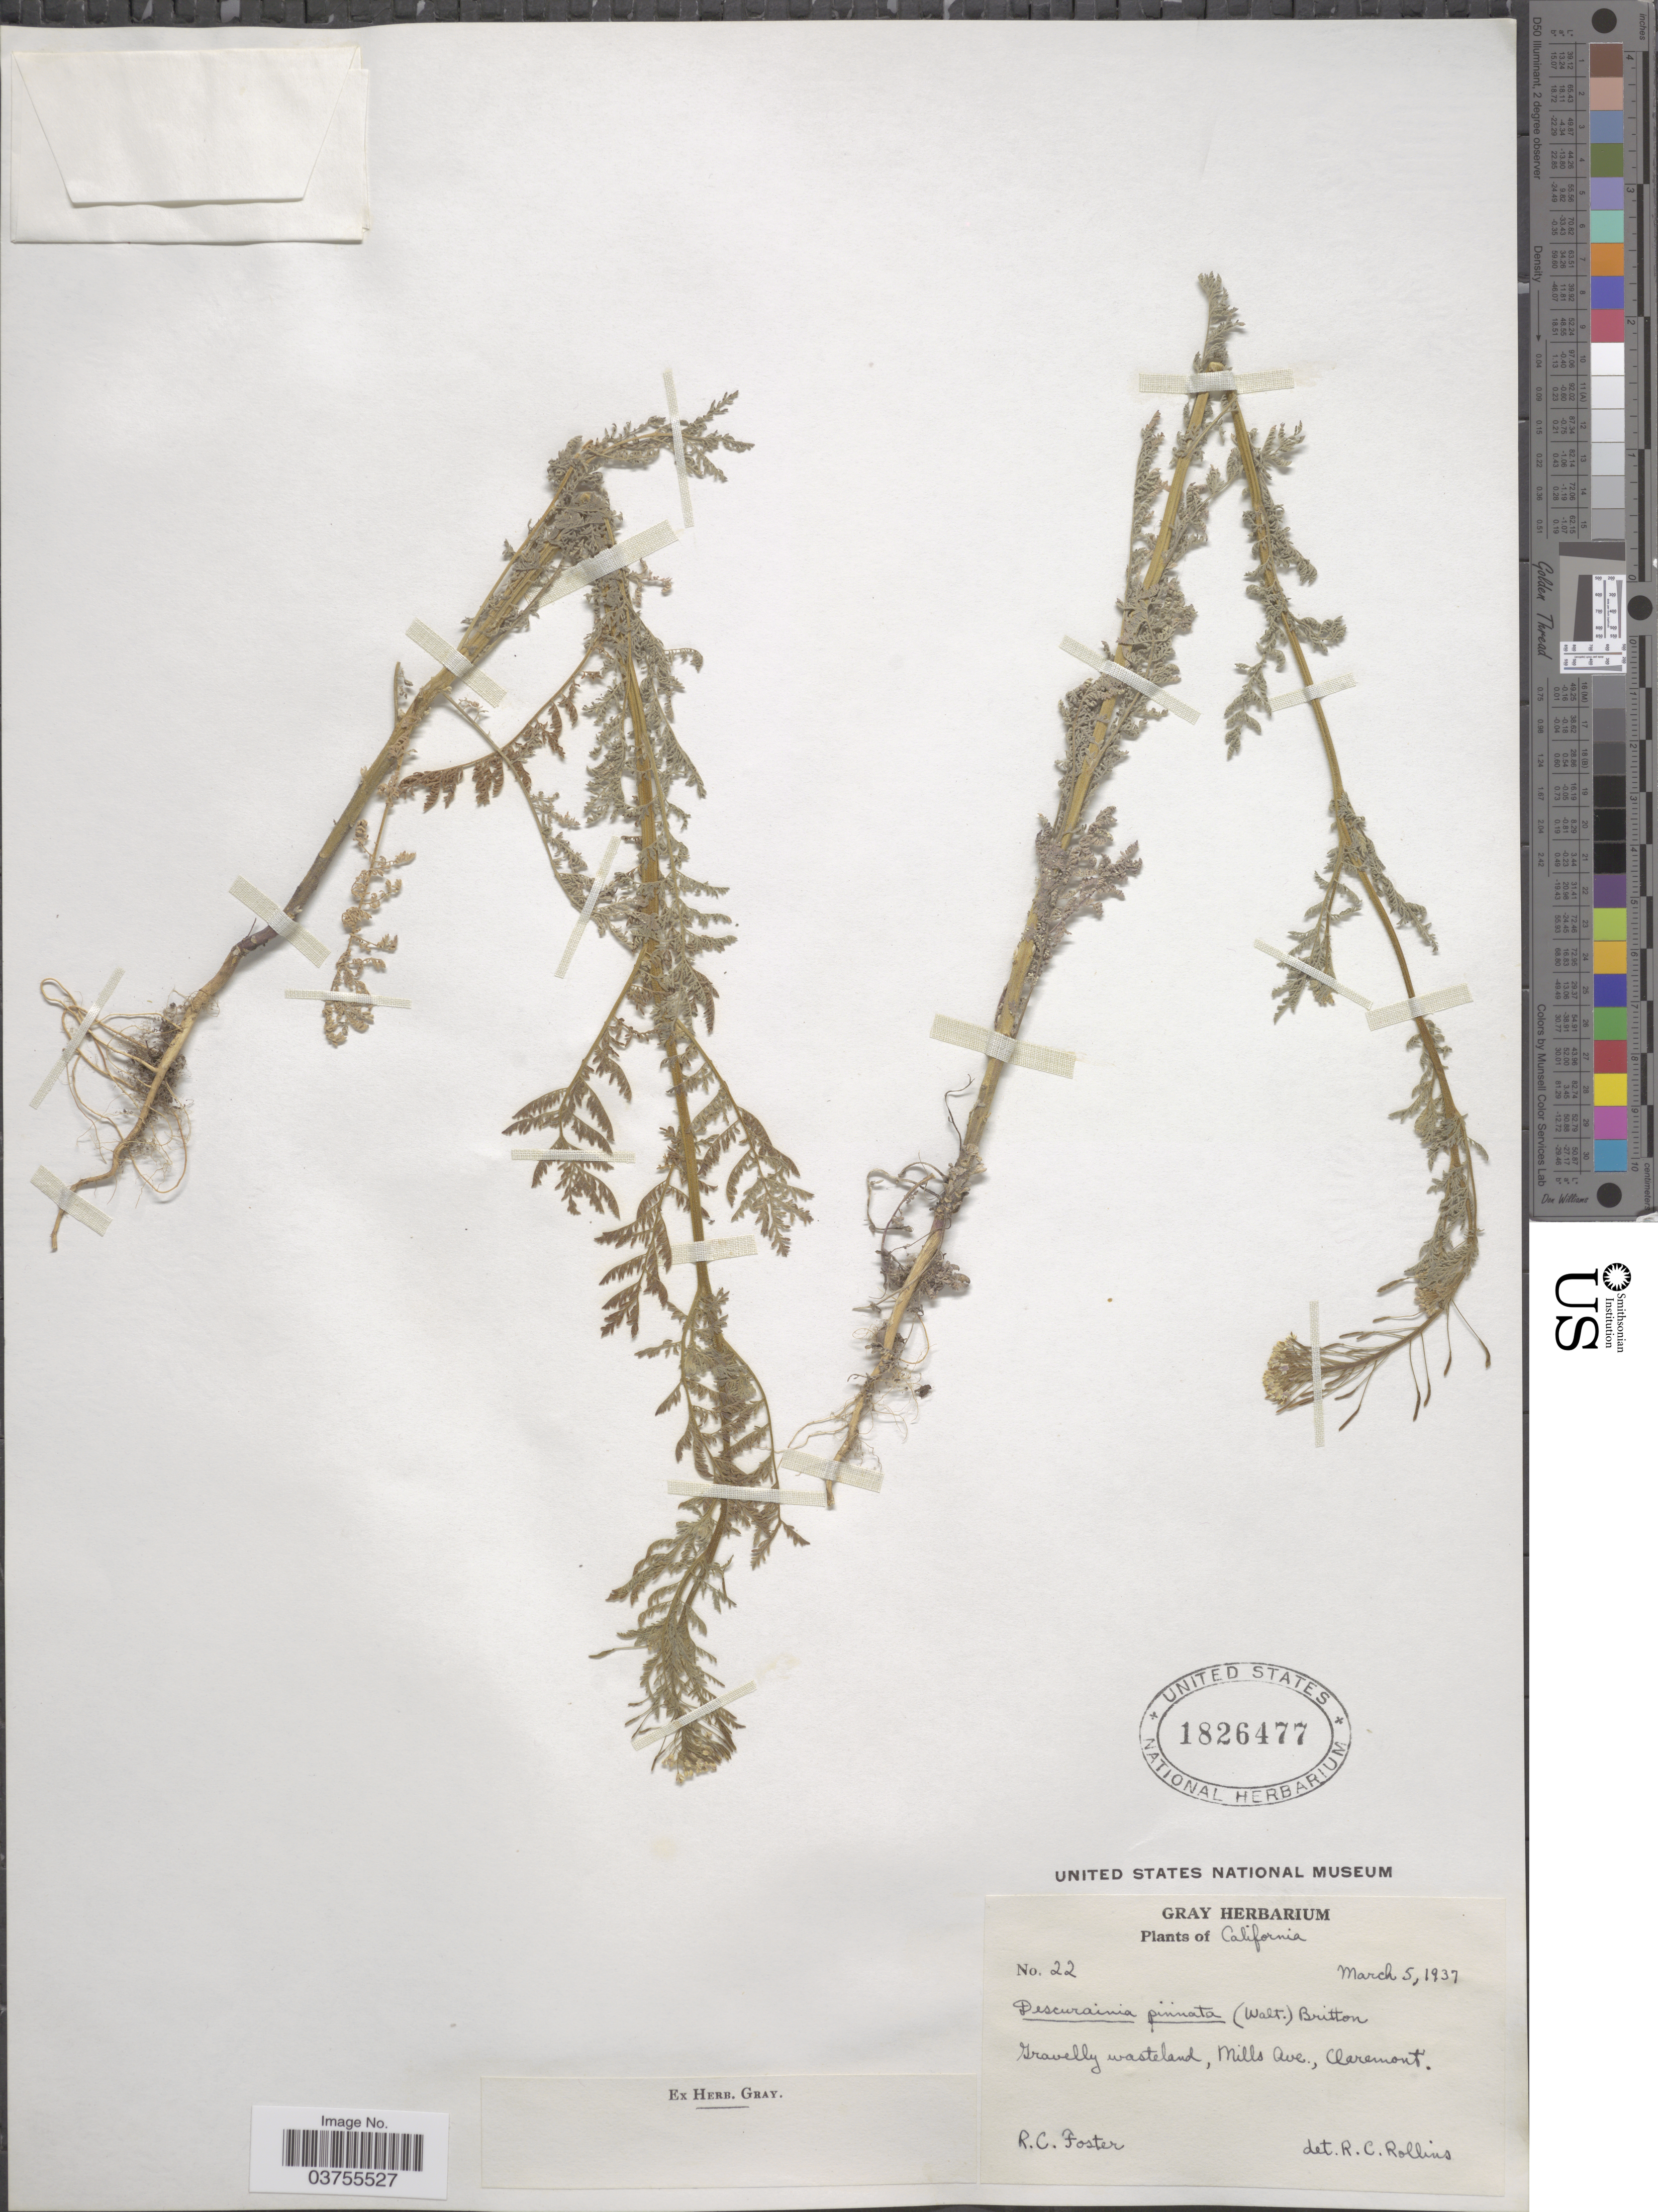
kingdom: Plantae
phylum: Tracheophyta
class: Magnoliopsida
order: Brassicales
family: Brassicaceae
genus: Descurainia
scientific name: Descurainia sp.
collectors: R. C. Foster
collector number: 22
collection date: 1937-03-05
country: United States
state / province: California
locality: Gravelly wasteland, Mills Ave., Claremont.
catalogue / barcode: US 1826477